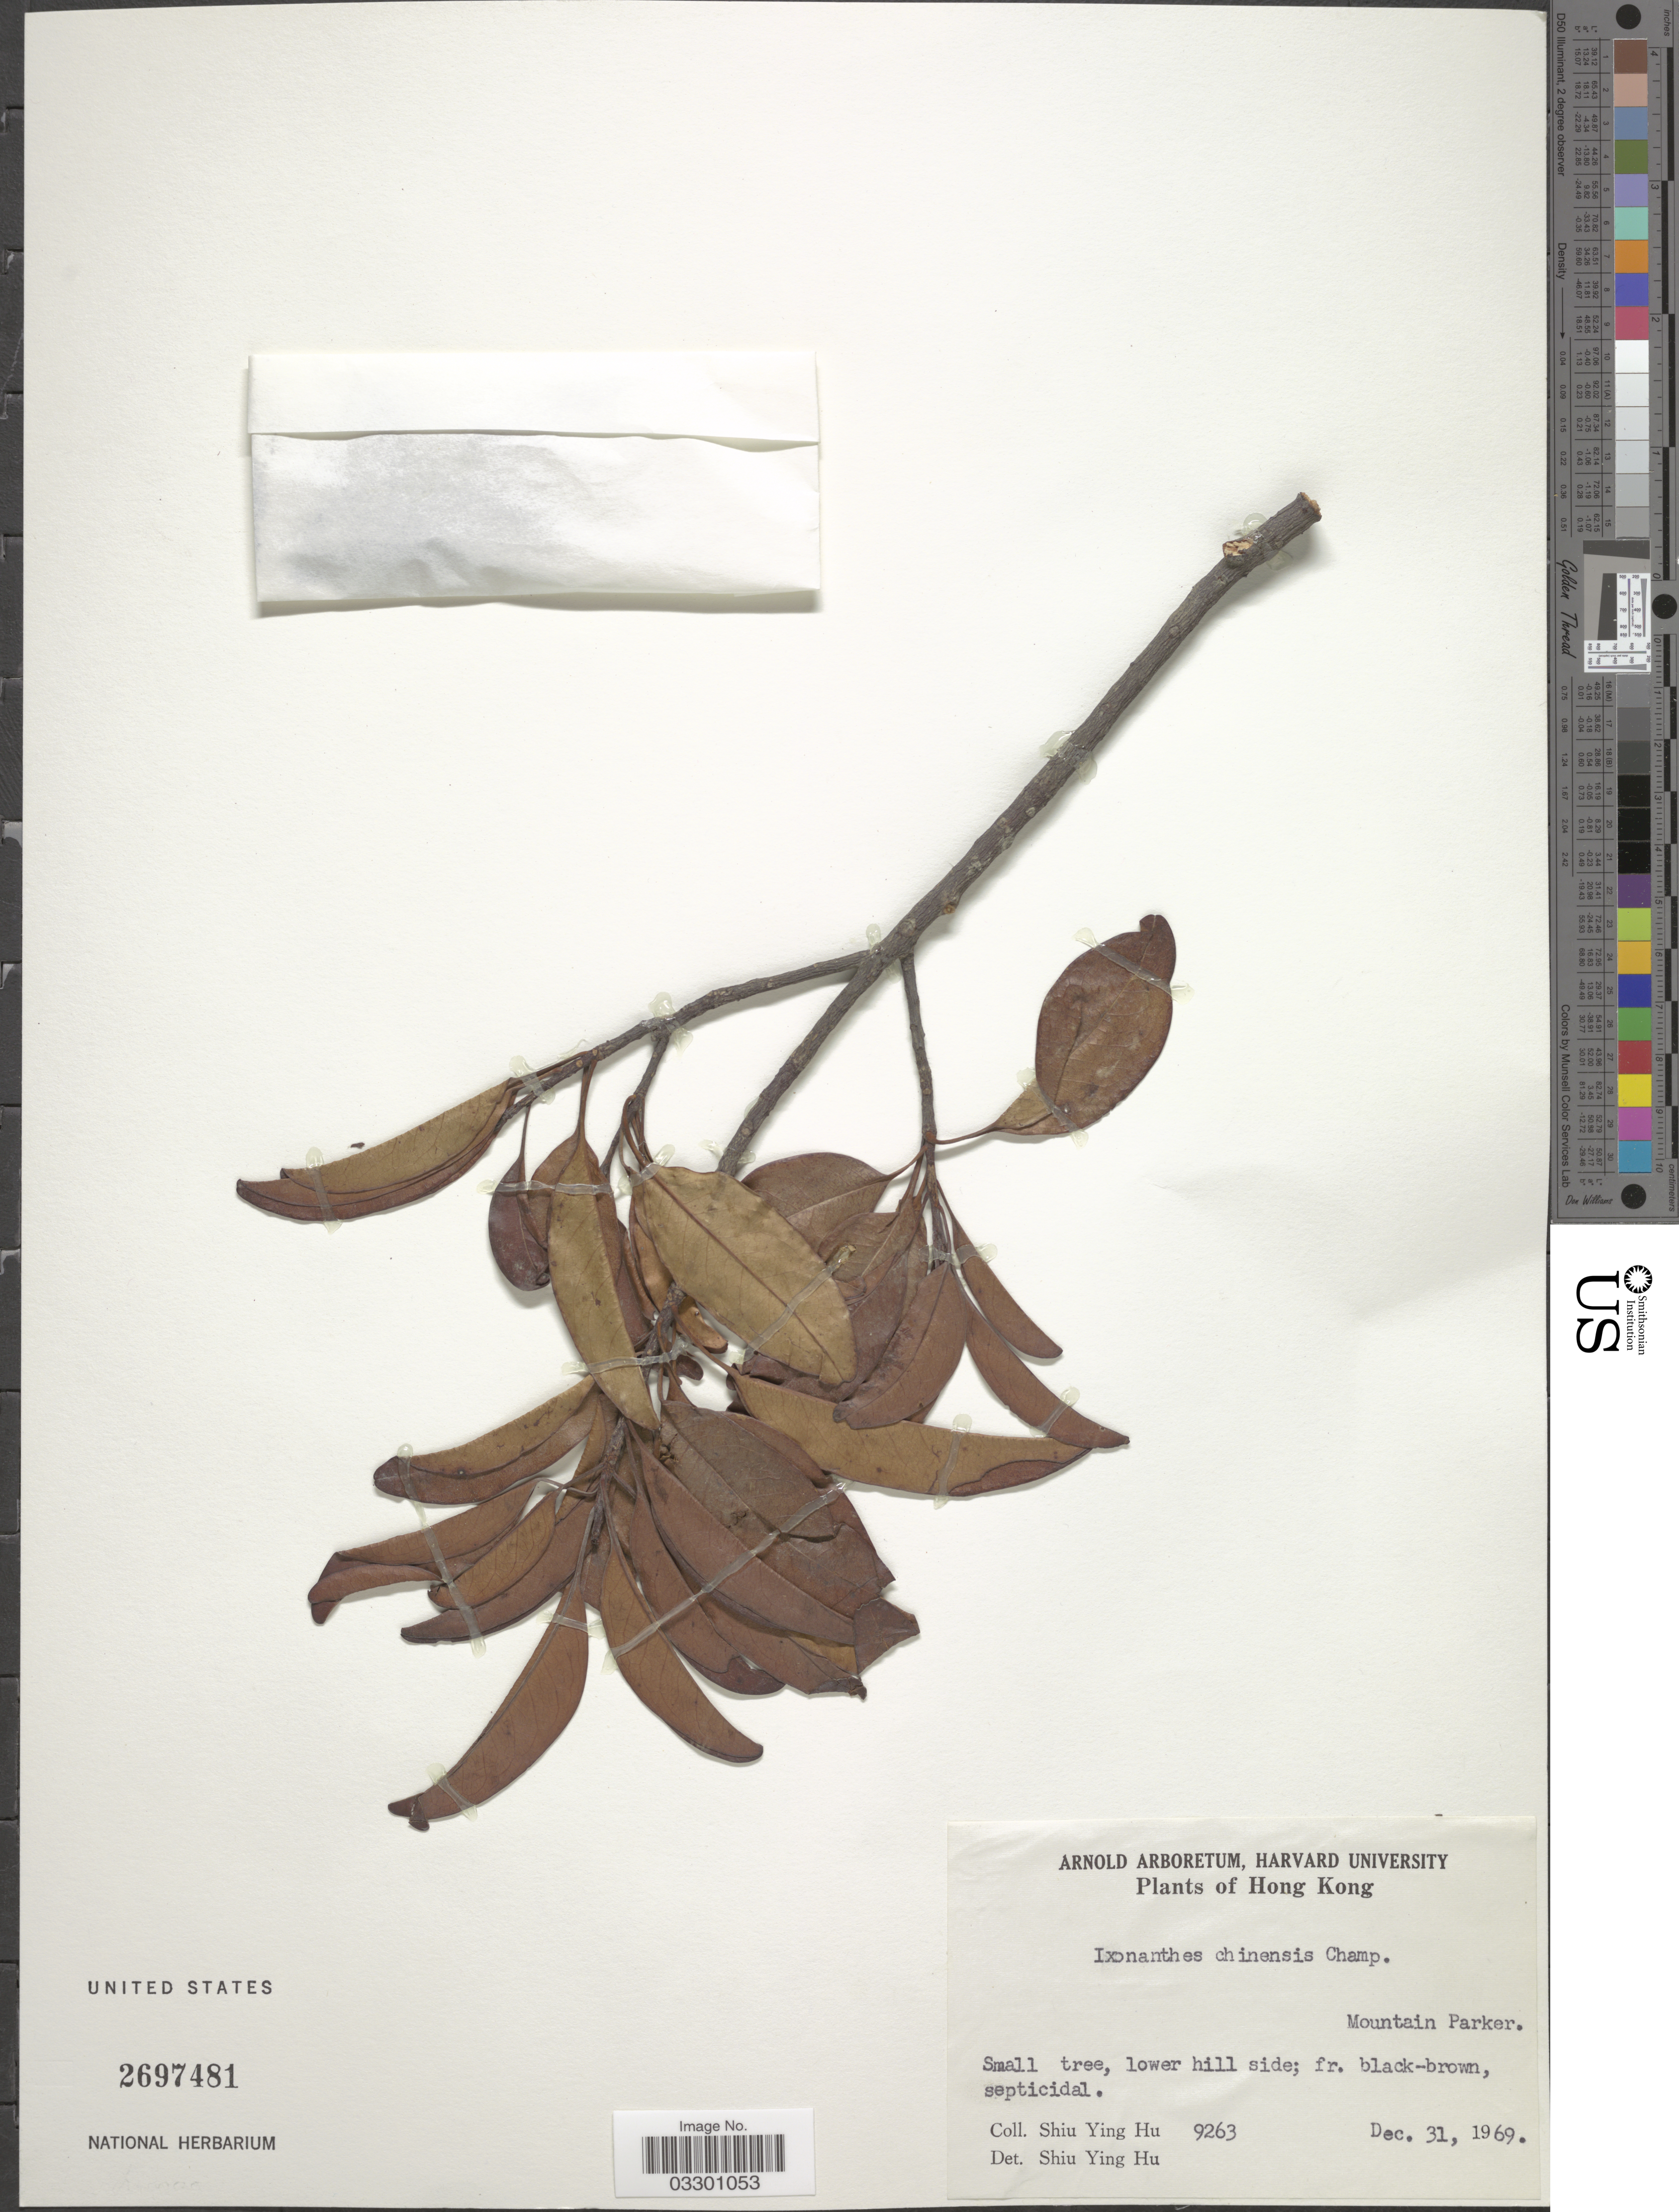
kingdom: Plantae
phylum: Tracheophyta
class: Magnoliopsida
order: Malpighiales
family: Ixonanthaceae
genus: Ixonanthes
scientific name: Ixonanthes reticulata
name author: Jack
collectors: S. Y. Hu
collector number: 9263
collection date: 1969-12-31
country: China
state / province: Hong Kong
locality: Mountain Parker.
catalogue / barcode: US 2697481